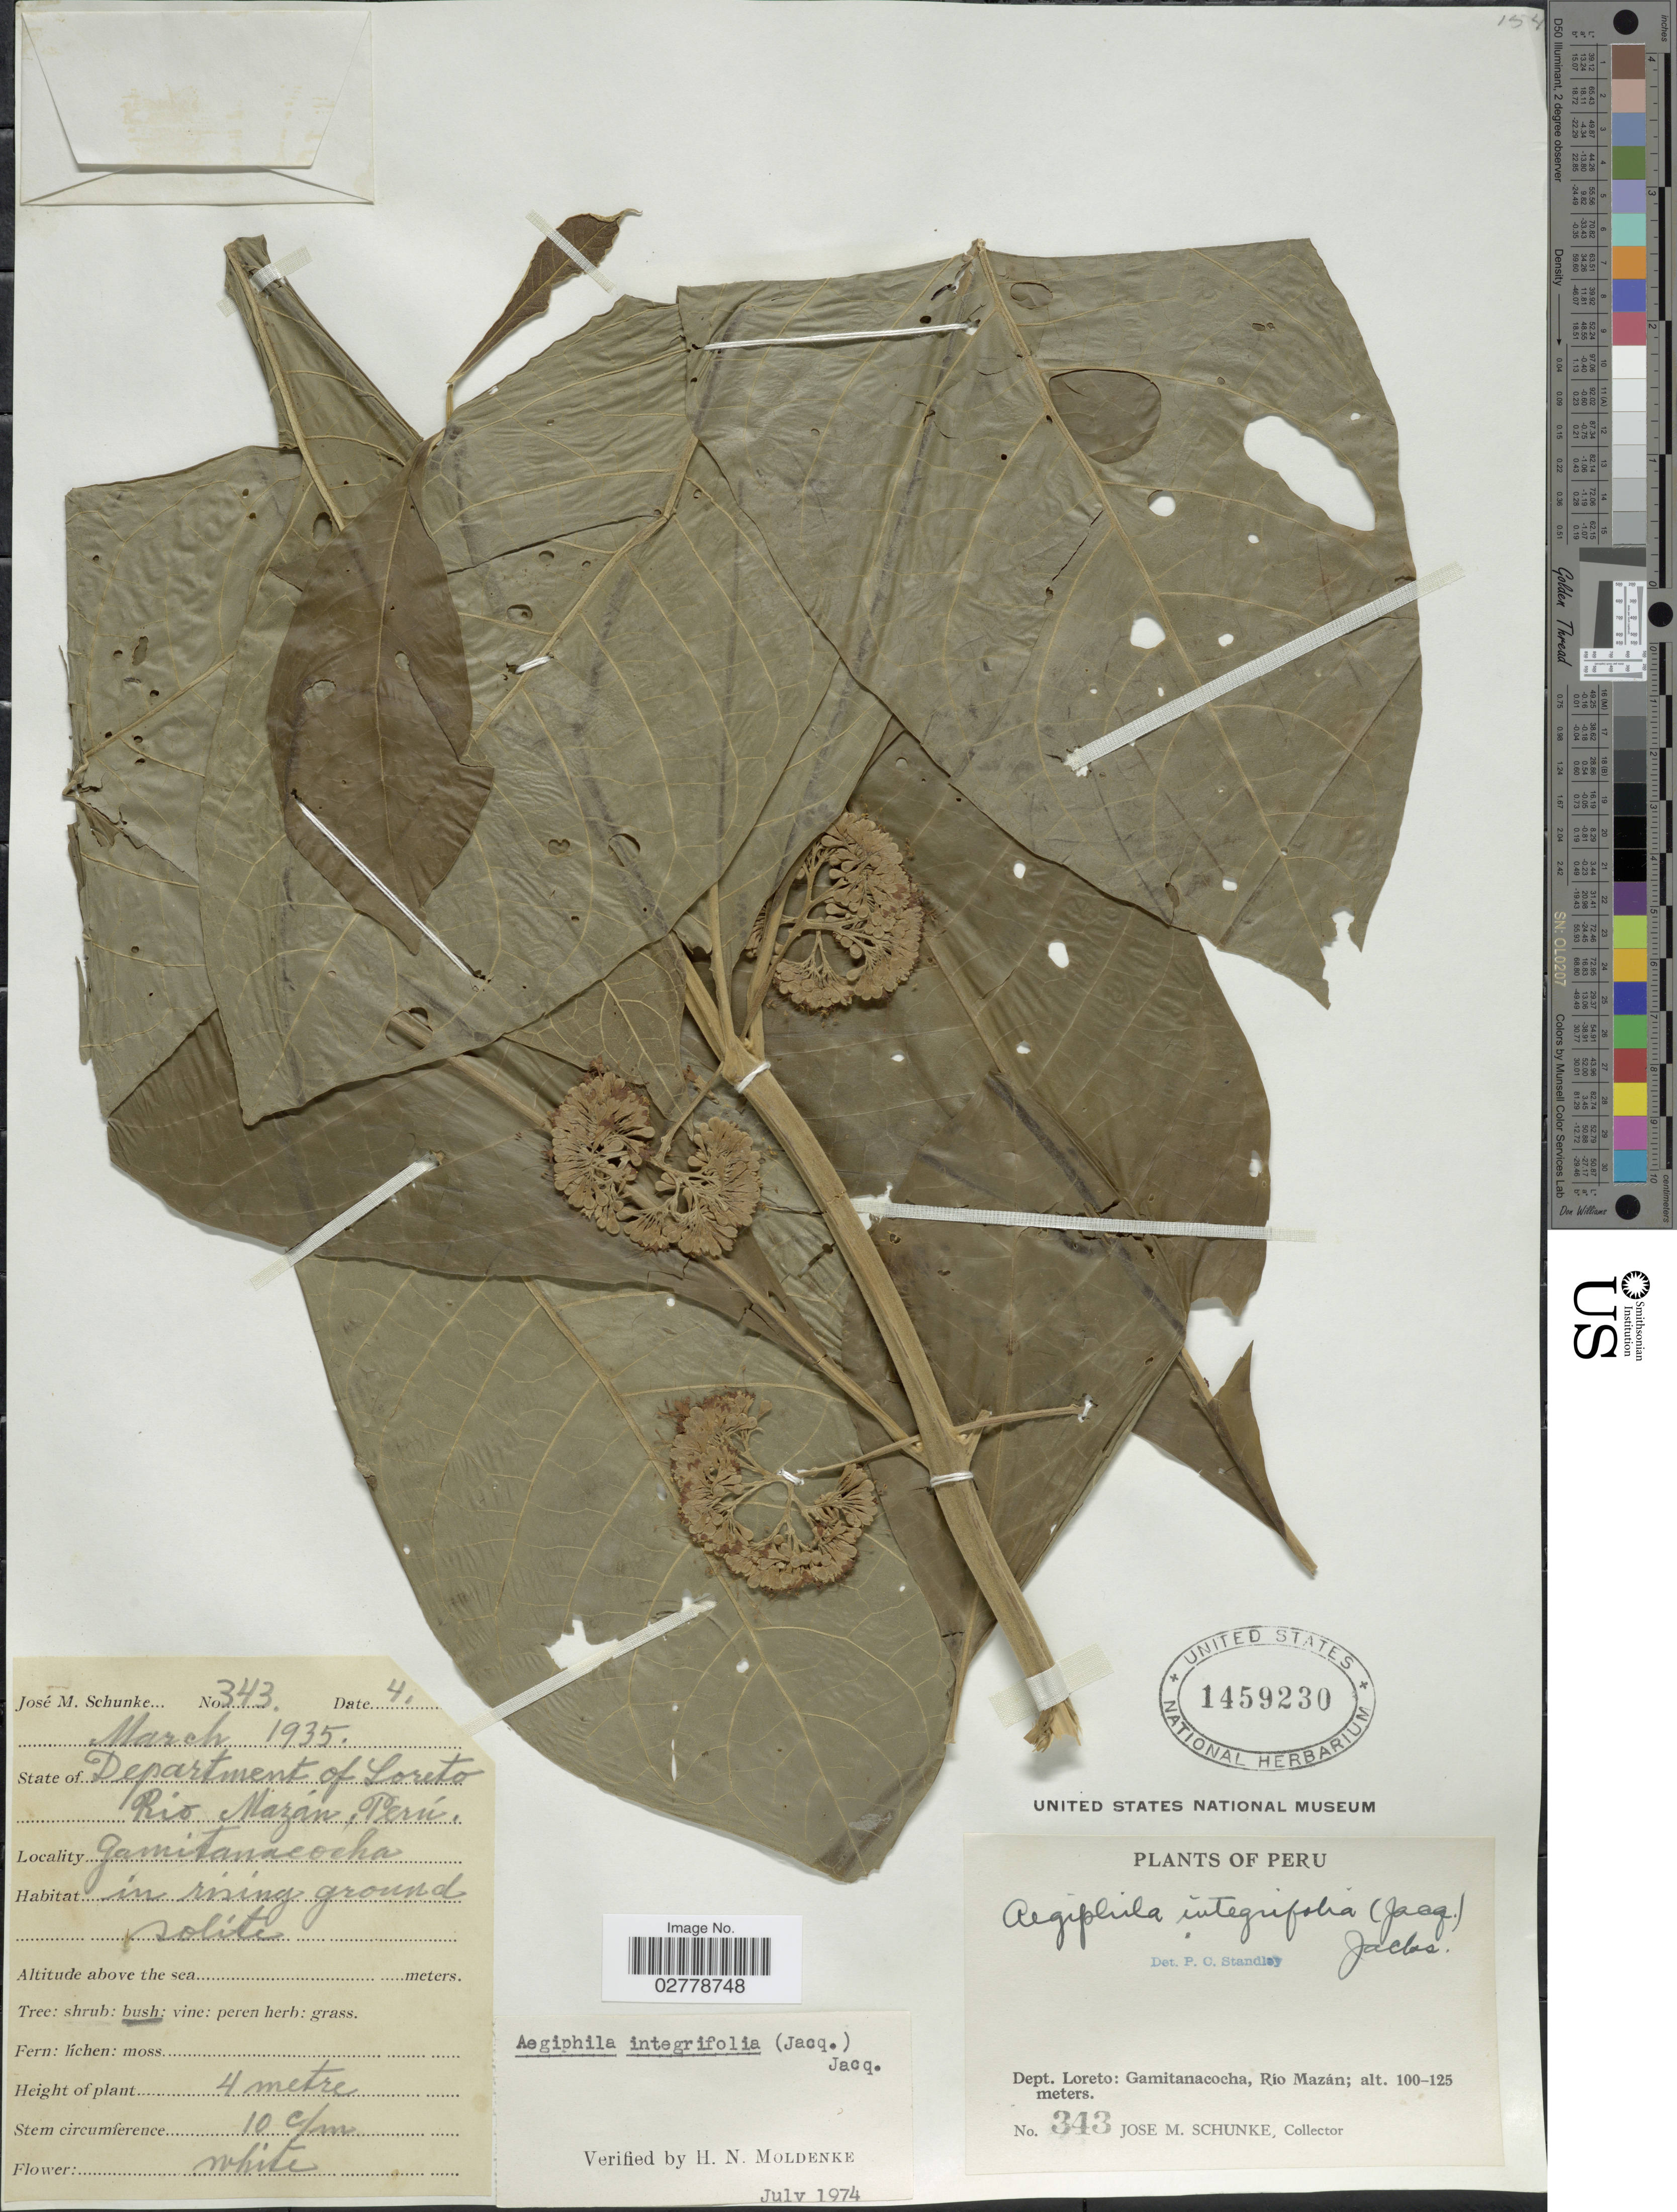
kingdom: Plantae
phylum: Tracheophyta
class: Magnoliopsida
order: Lamiales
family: Lamiaceae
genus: Aegiphila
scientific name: Aegiphila integrifolia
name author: (Jacq.) B.D. Jacks.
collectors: J. M. Schunke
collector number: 343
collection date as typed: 4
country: Peru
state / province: Loreto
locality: Department Loreto: Gamitanacocha, Rio Mazán.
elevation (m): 100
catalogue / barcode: US 1459230